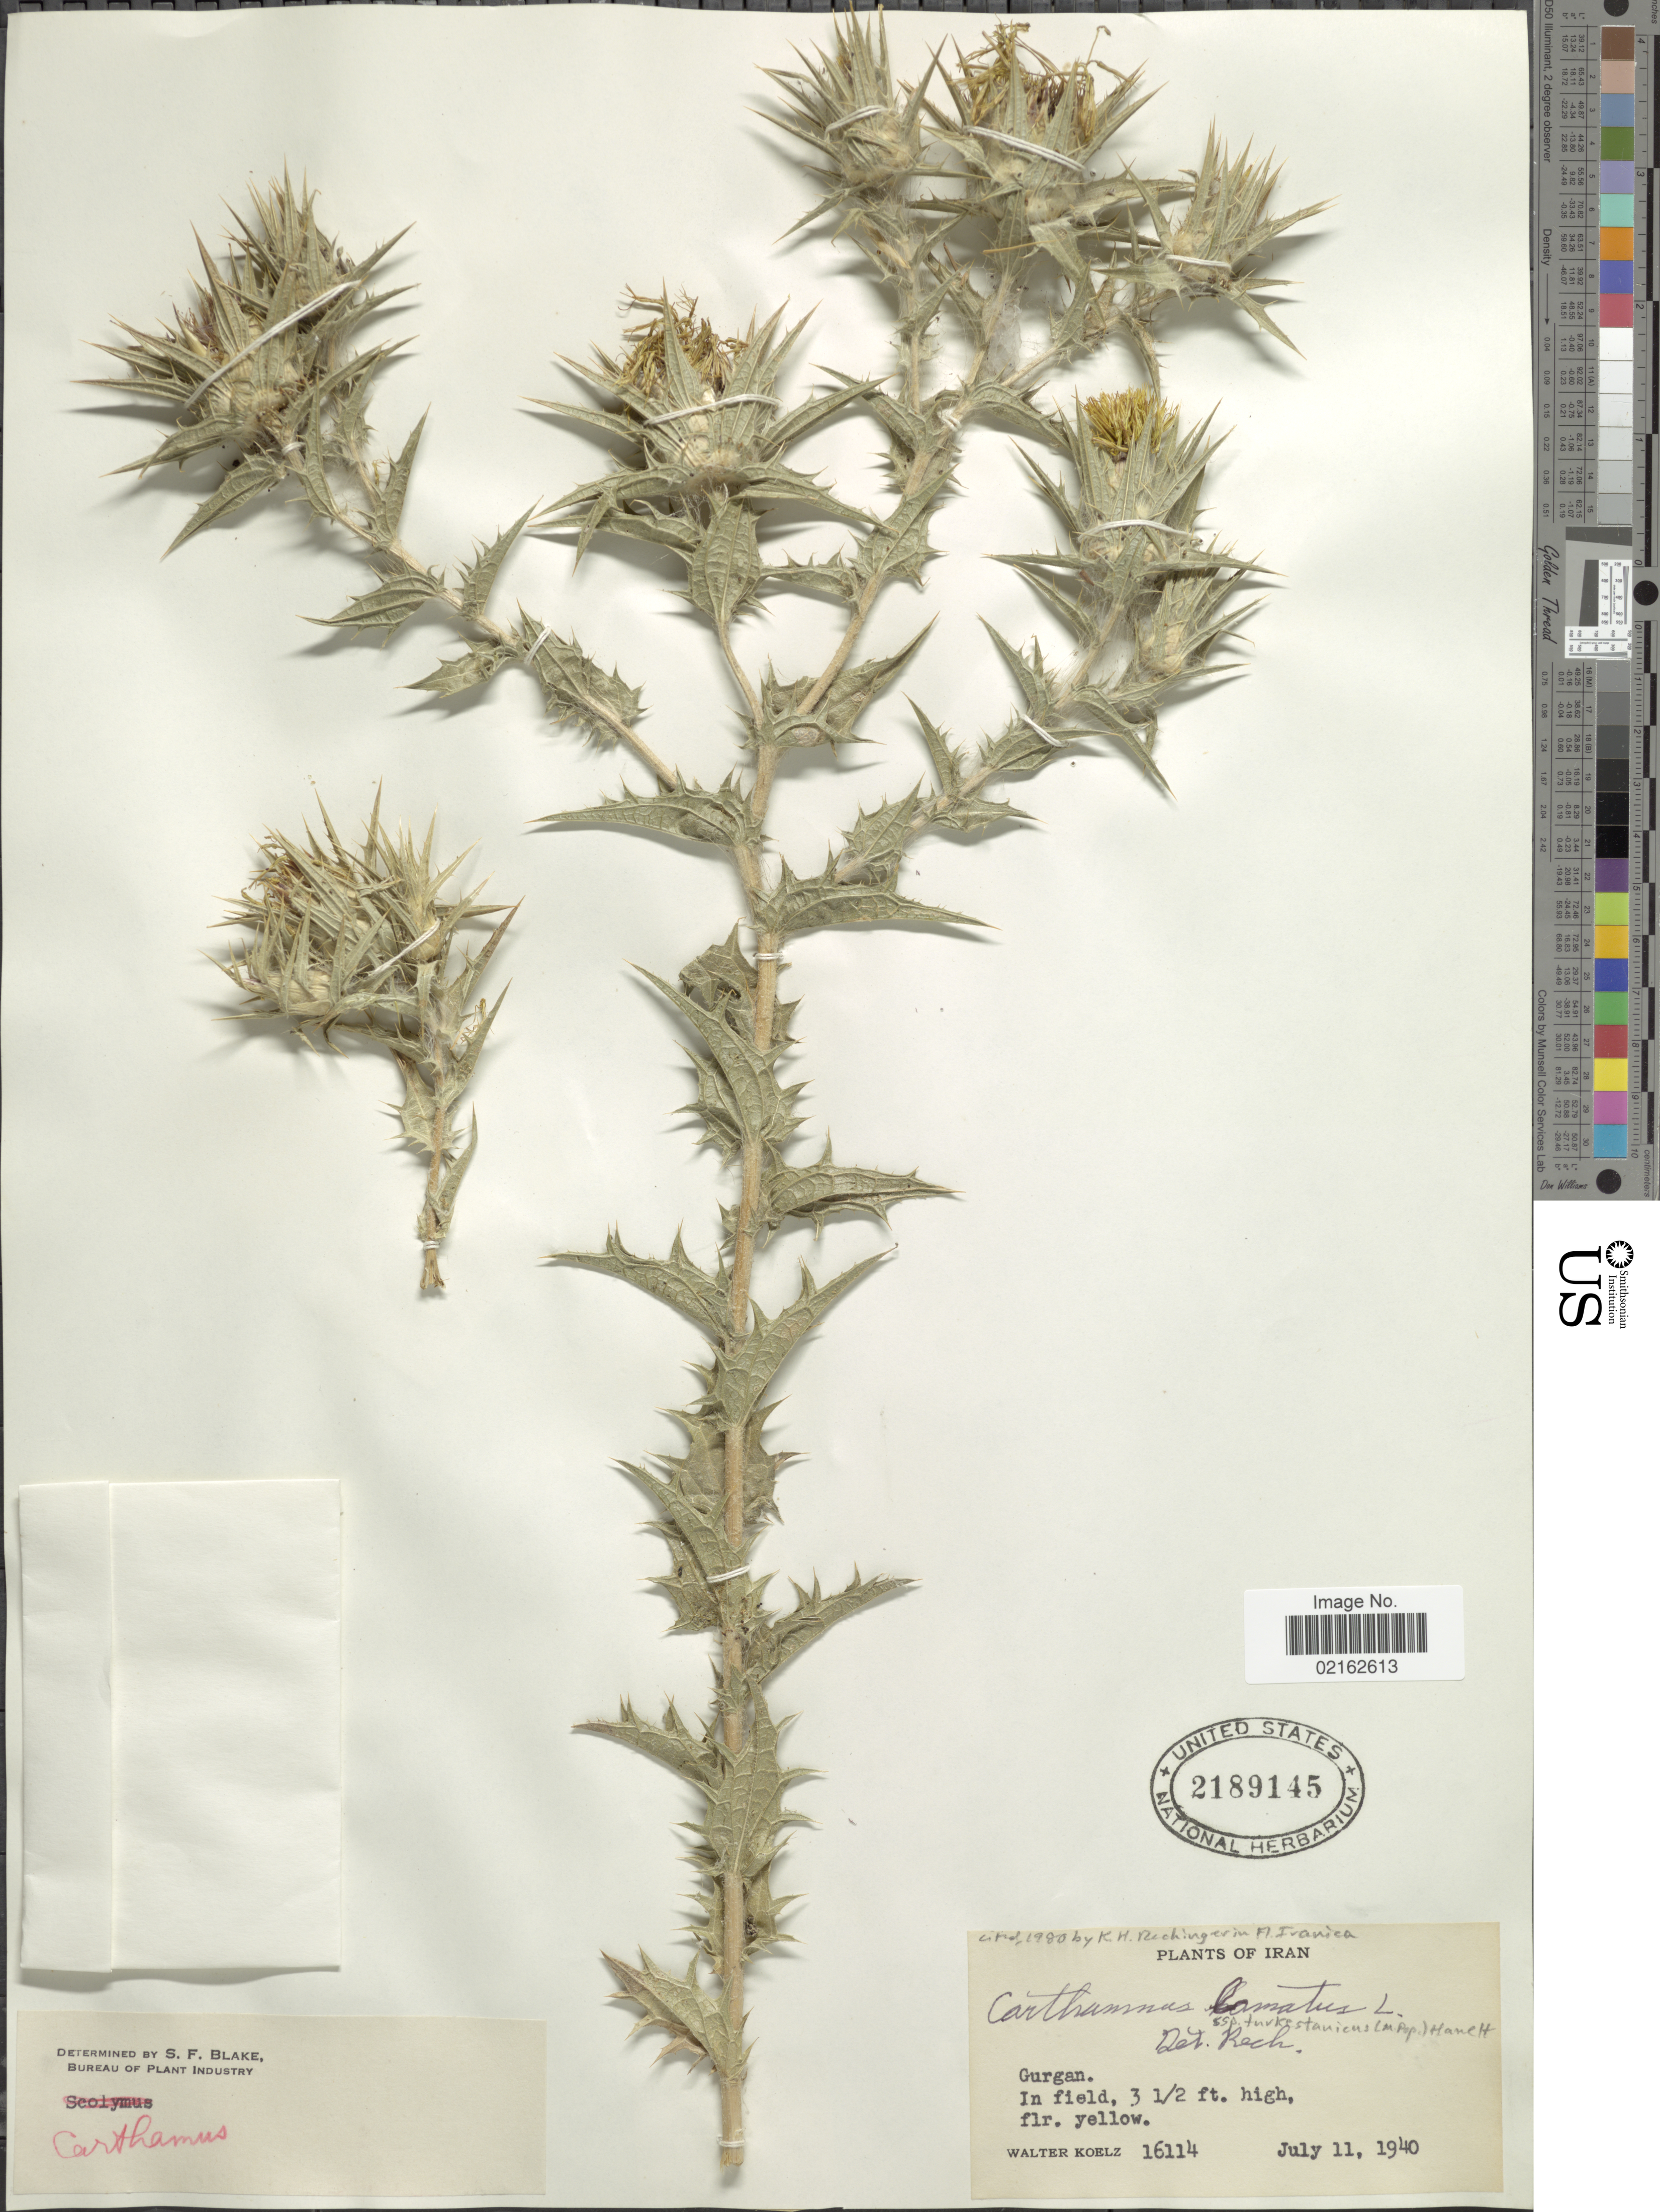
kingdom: Plantae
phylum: Tracheophyta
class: Magnoliopsida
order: Asterales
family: Asteraceae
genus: Carthamus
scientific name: Carthamus lanatus var. turkestanicus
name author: (Popov) Hanelt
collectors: W. N. Koelz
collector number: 16114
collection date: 1940-07-11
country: Iran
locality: Gurgan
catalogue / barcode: US 2189145